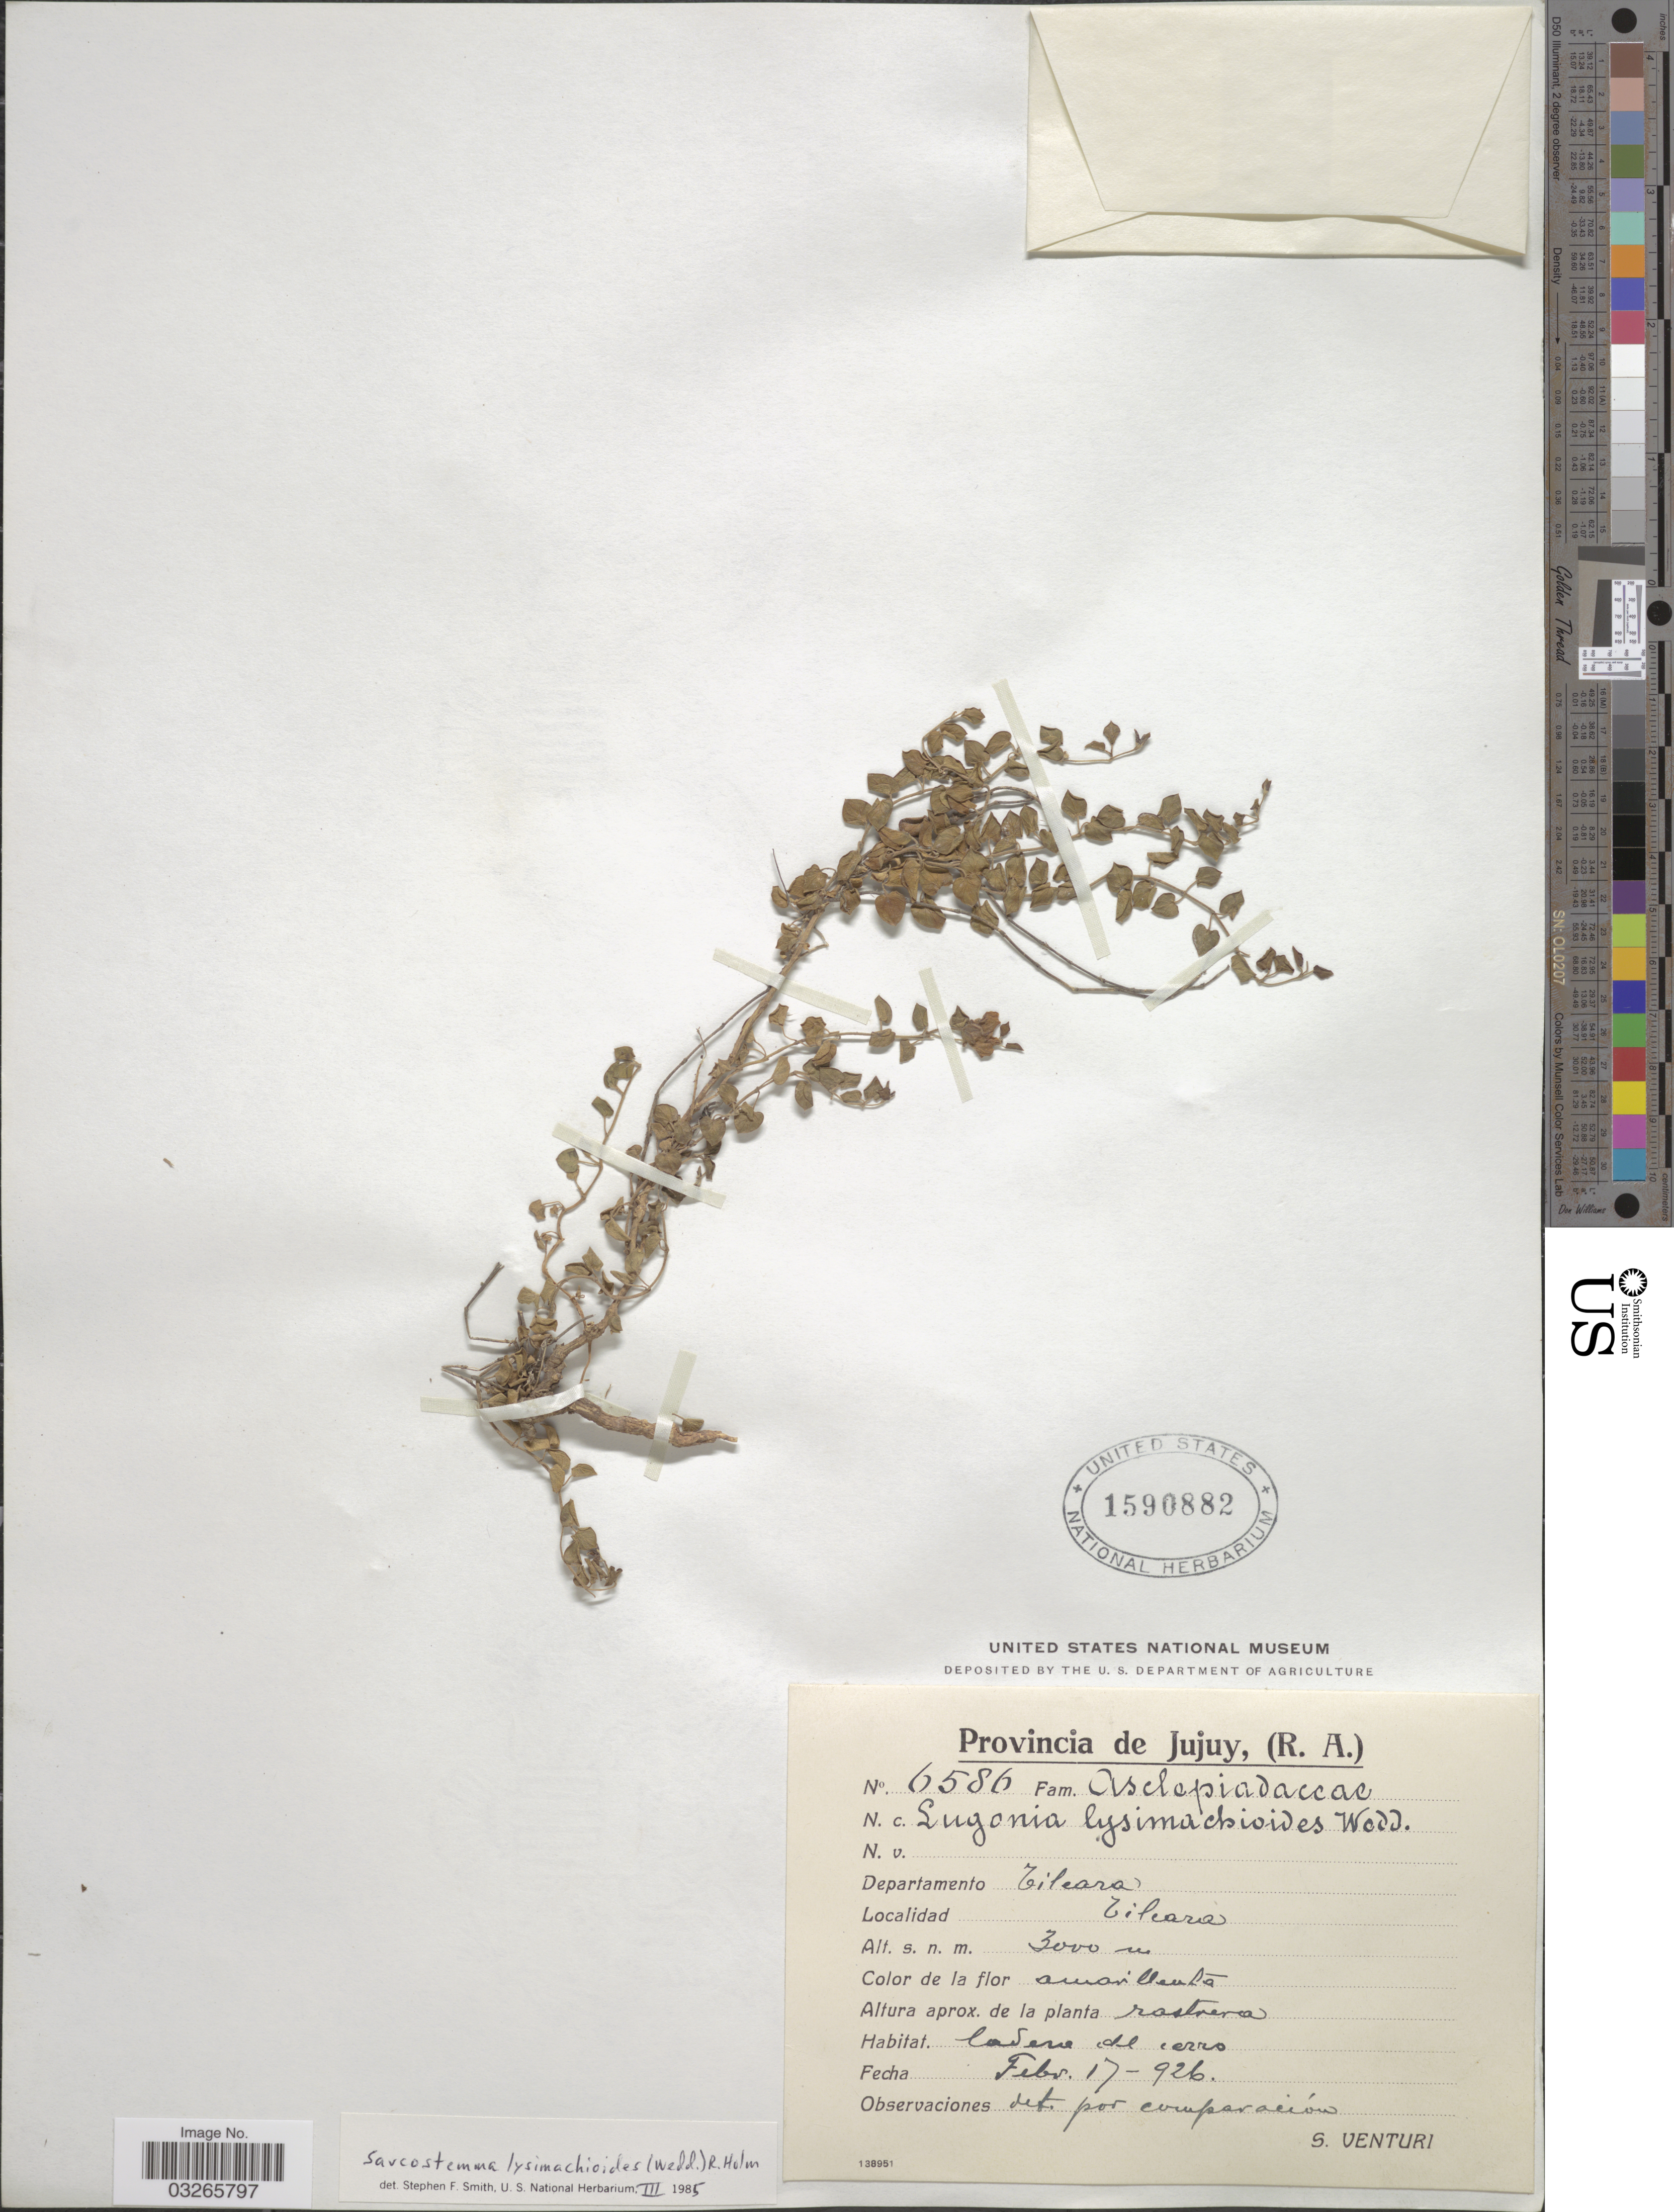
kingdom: Plantae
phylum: Tracheophyta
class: Magnoliopsida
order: Gentianales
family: Apocynaceae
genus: Sarcostemma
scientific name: Sarcostemma lysimachioides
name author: (Wedd.) R.W. Holm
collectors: S. Venturi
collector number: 6586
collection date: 1926-02-17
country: Argentina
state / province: Jujuy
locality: Departamento Tilcara. Tilcara.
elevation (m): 3000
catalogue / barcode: US 1590882